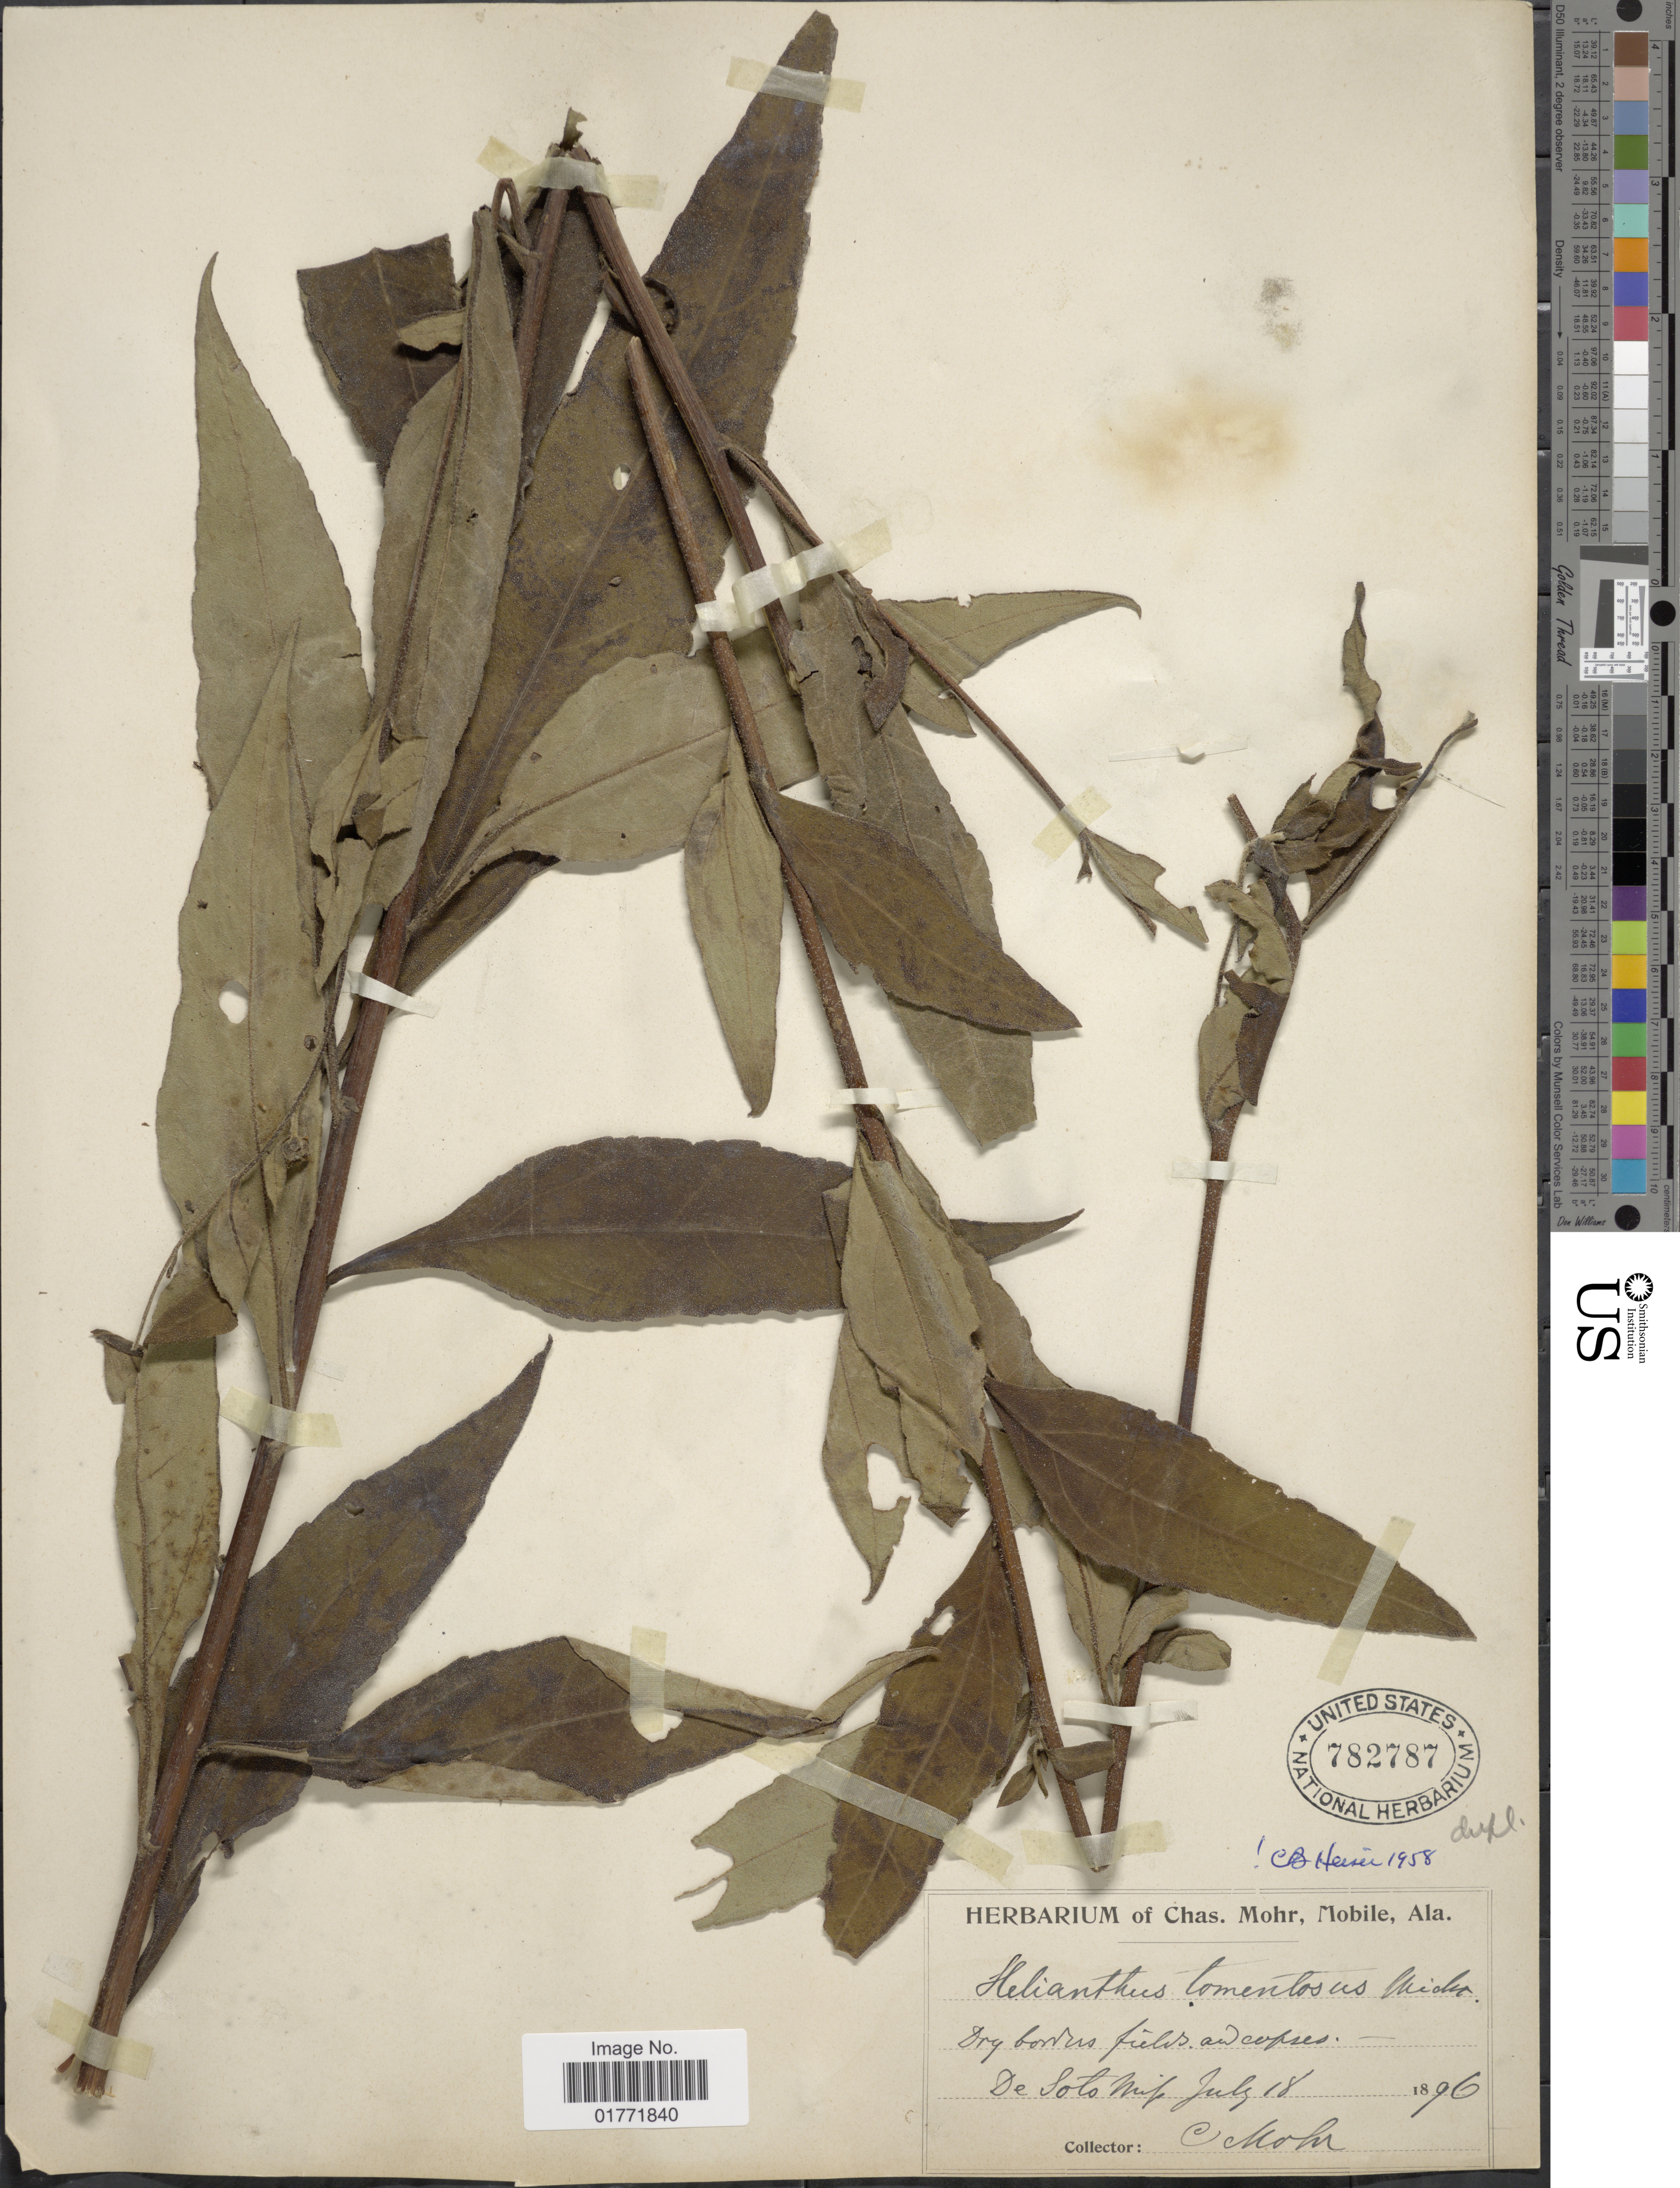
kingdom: Plantae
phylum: Tracheophyta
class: Magnoliopsida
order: Asterales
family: Asteraceae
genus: Helianthus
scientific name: Helianthus tomentosus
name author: Michx.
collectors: C. T. Mohr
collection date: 1896-07-18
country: United States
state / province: Alabama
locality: Fields, and copses. De Soto Mts.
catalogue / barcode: US 782787